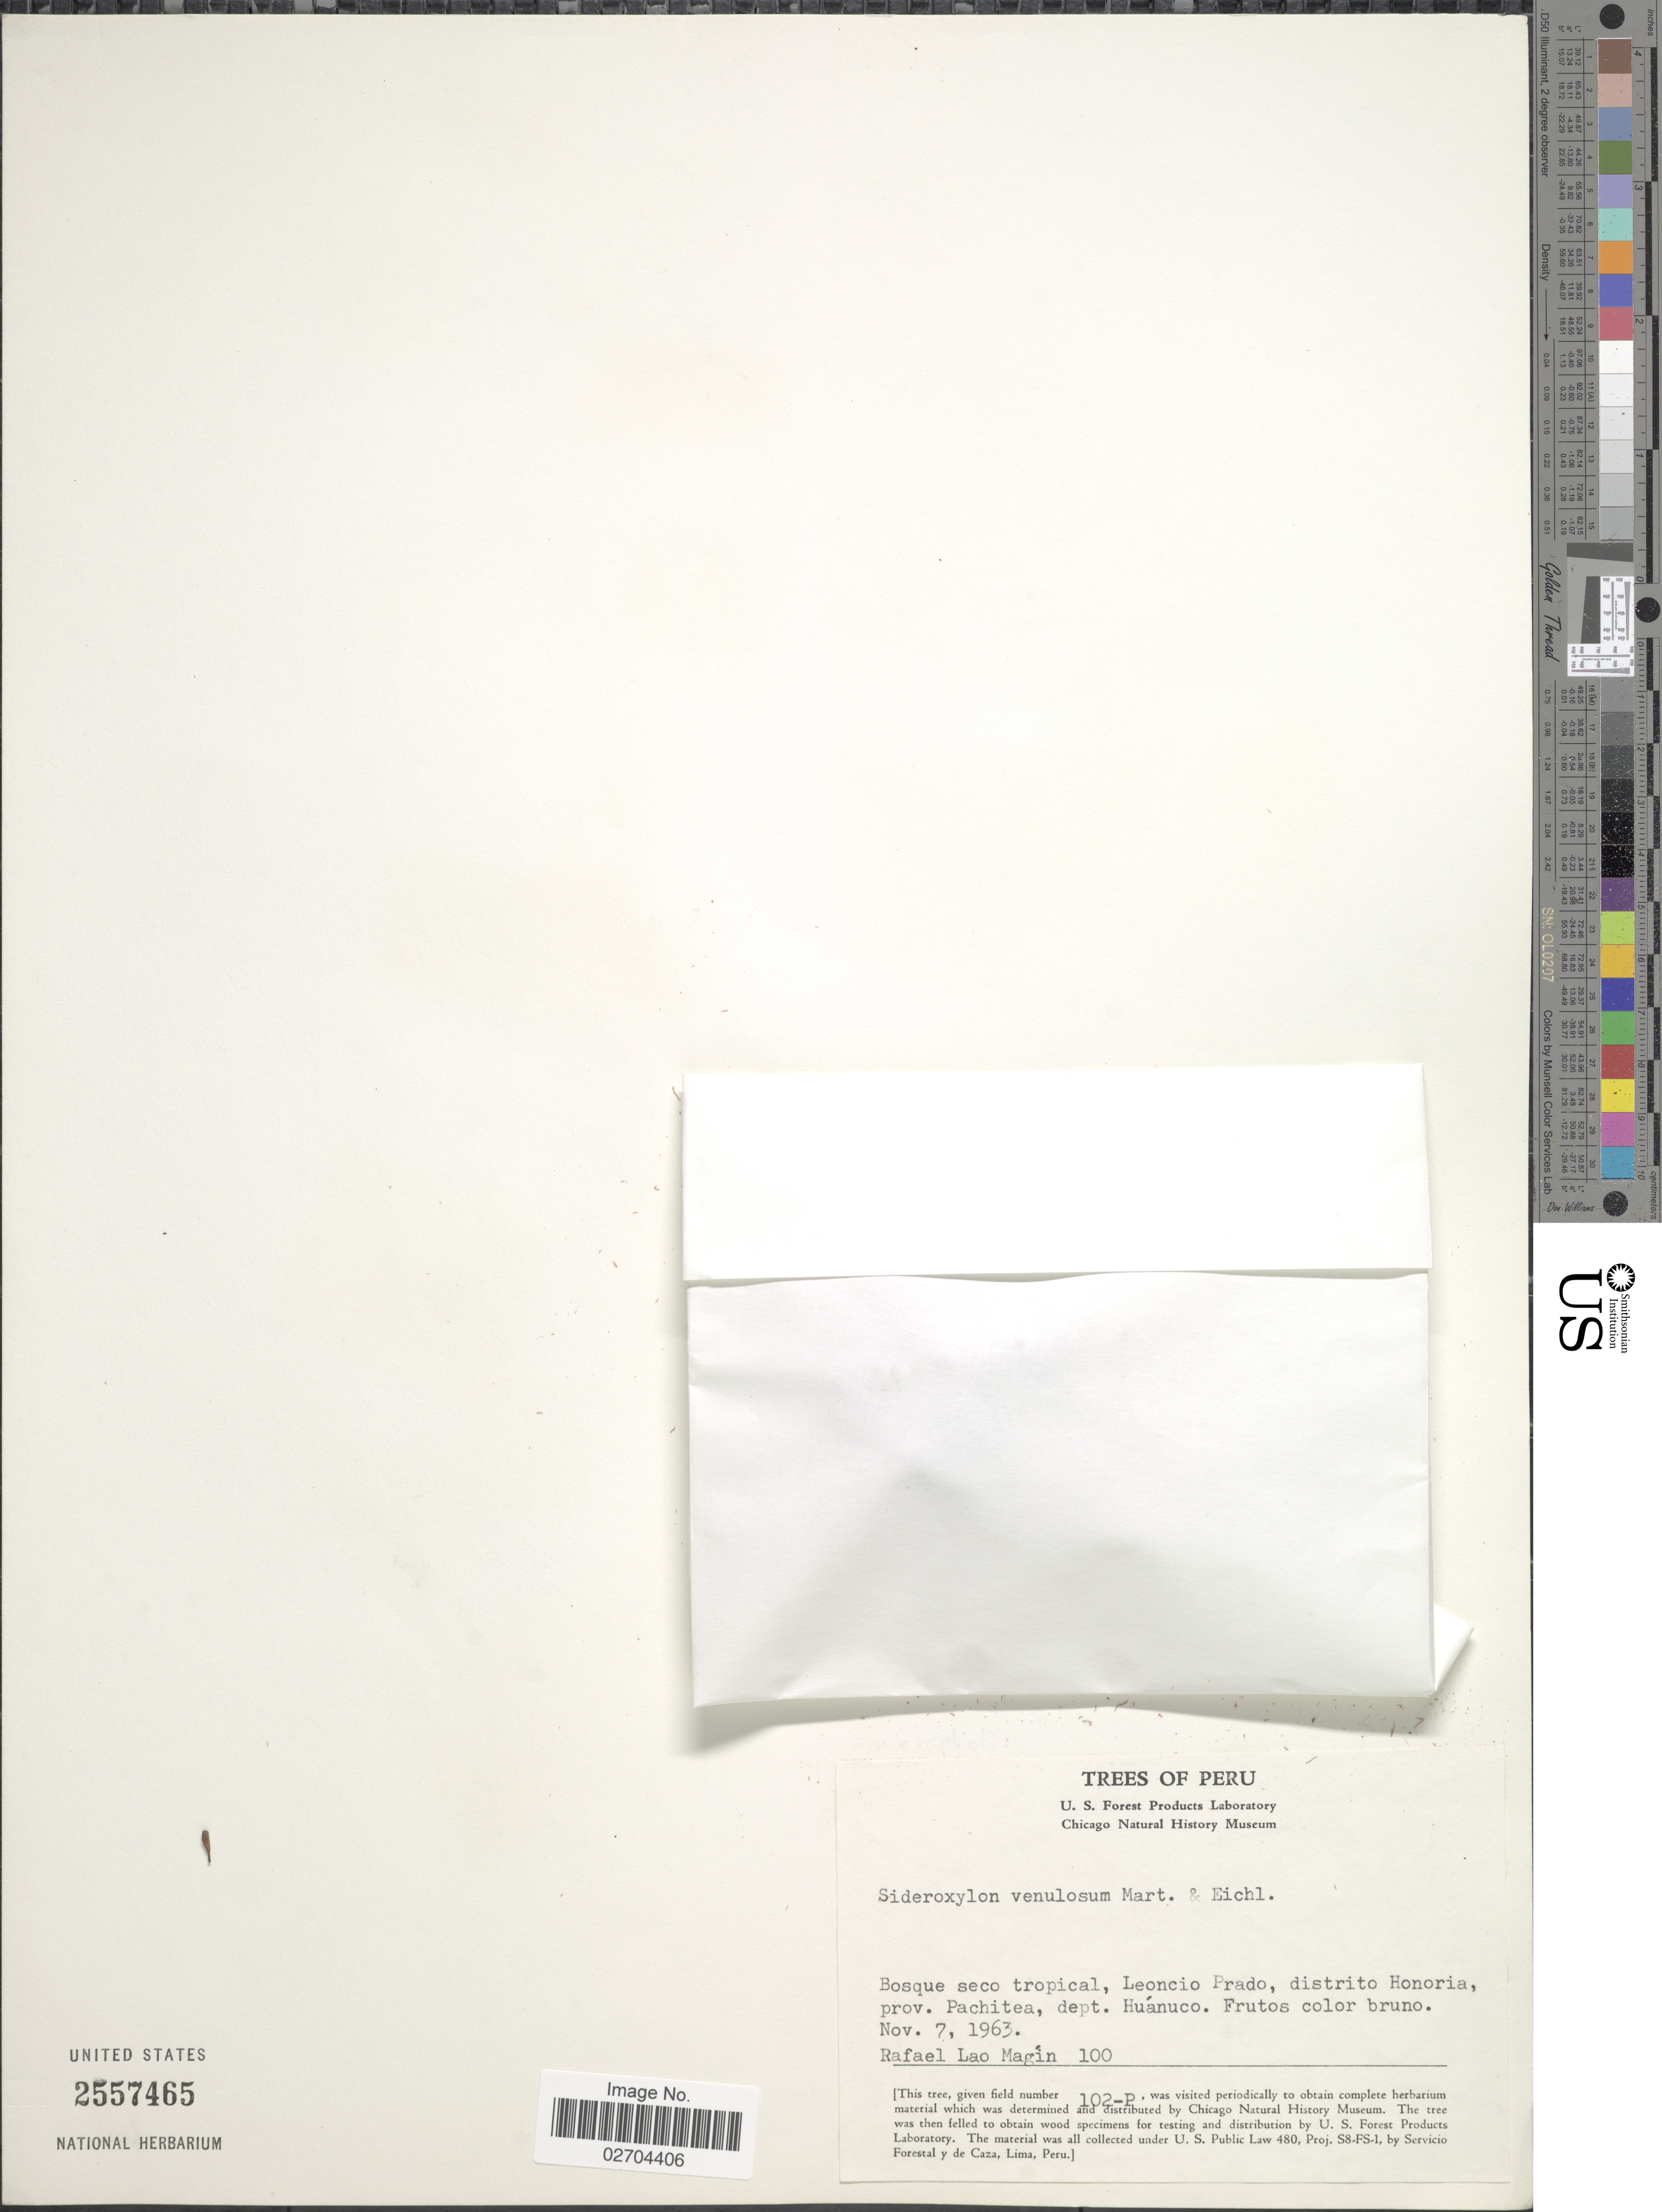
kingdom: Plantae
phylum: Tracheophyta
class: Magnoliopsida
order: Ericales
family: Sapotaceae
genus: Micropholis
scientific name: Micropholis venulosa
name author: (Mart. & Eichler) Pierre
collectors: R. L. Magin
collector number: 100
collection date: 1963-11-07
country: Peru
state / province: Huánuco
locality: Bosque seco tropical,Leonico Prado, distrito Honoria, prov. Pachitea, dept. Huanuco.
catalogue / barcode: US 2557465